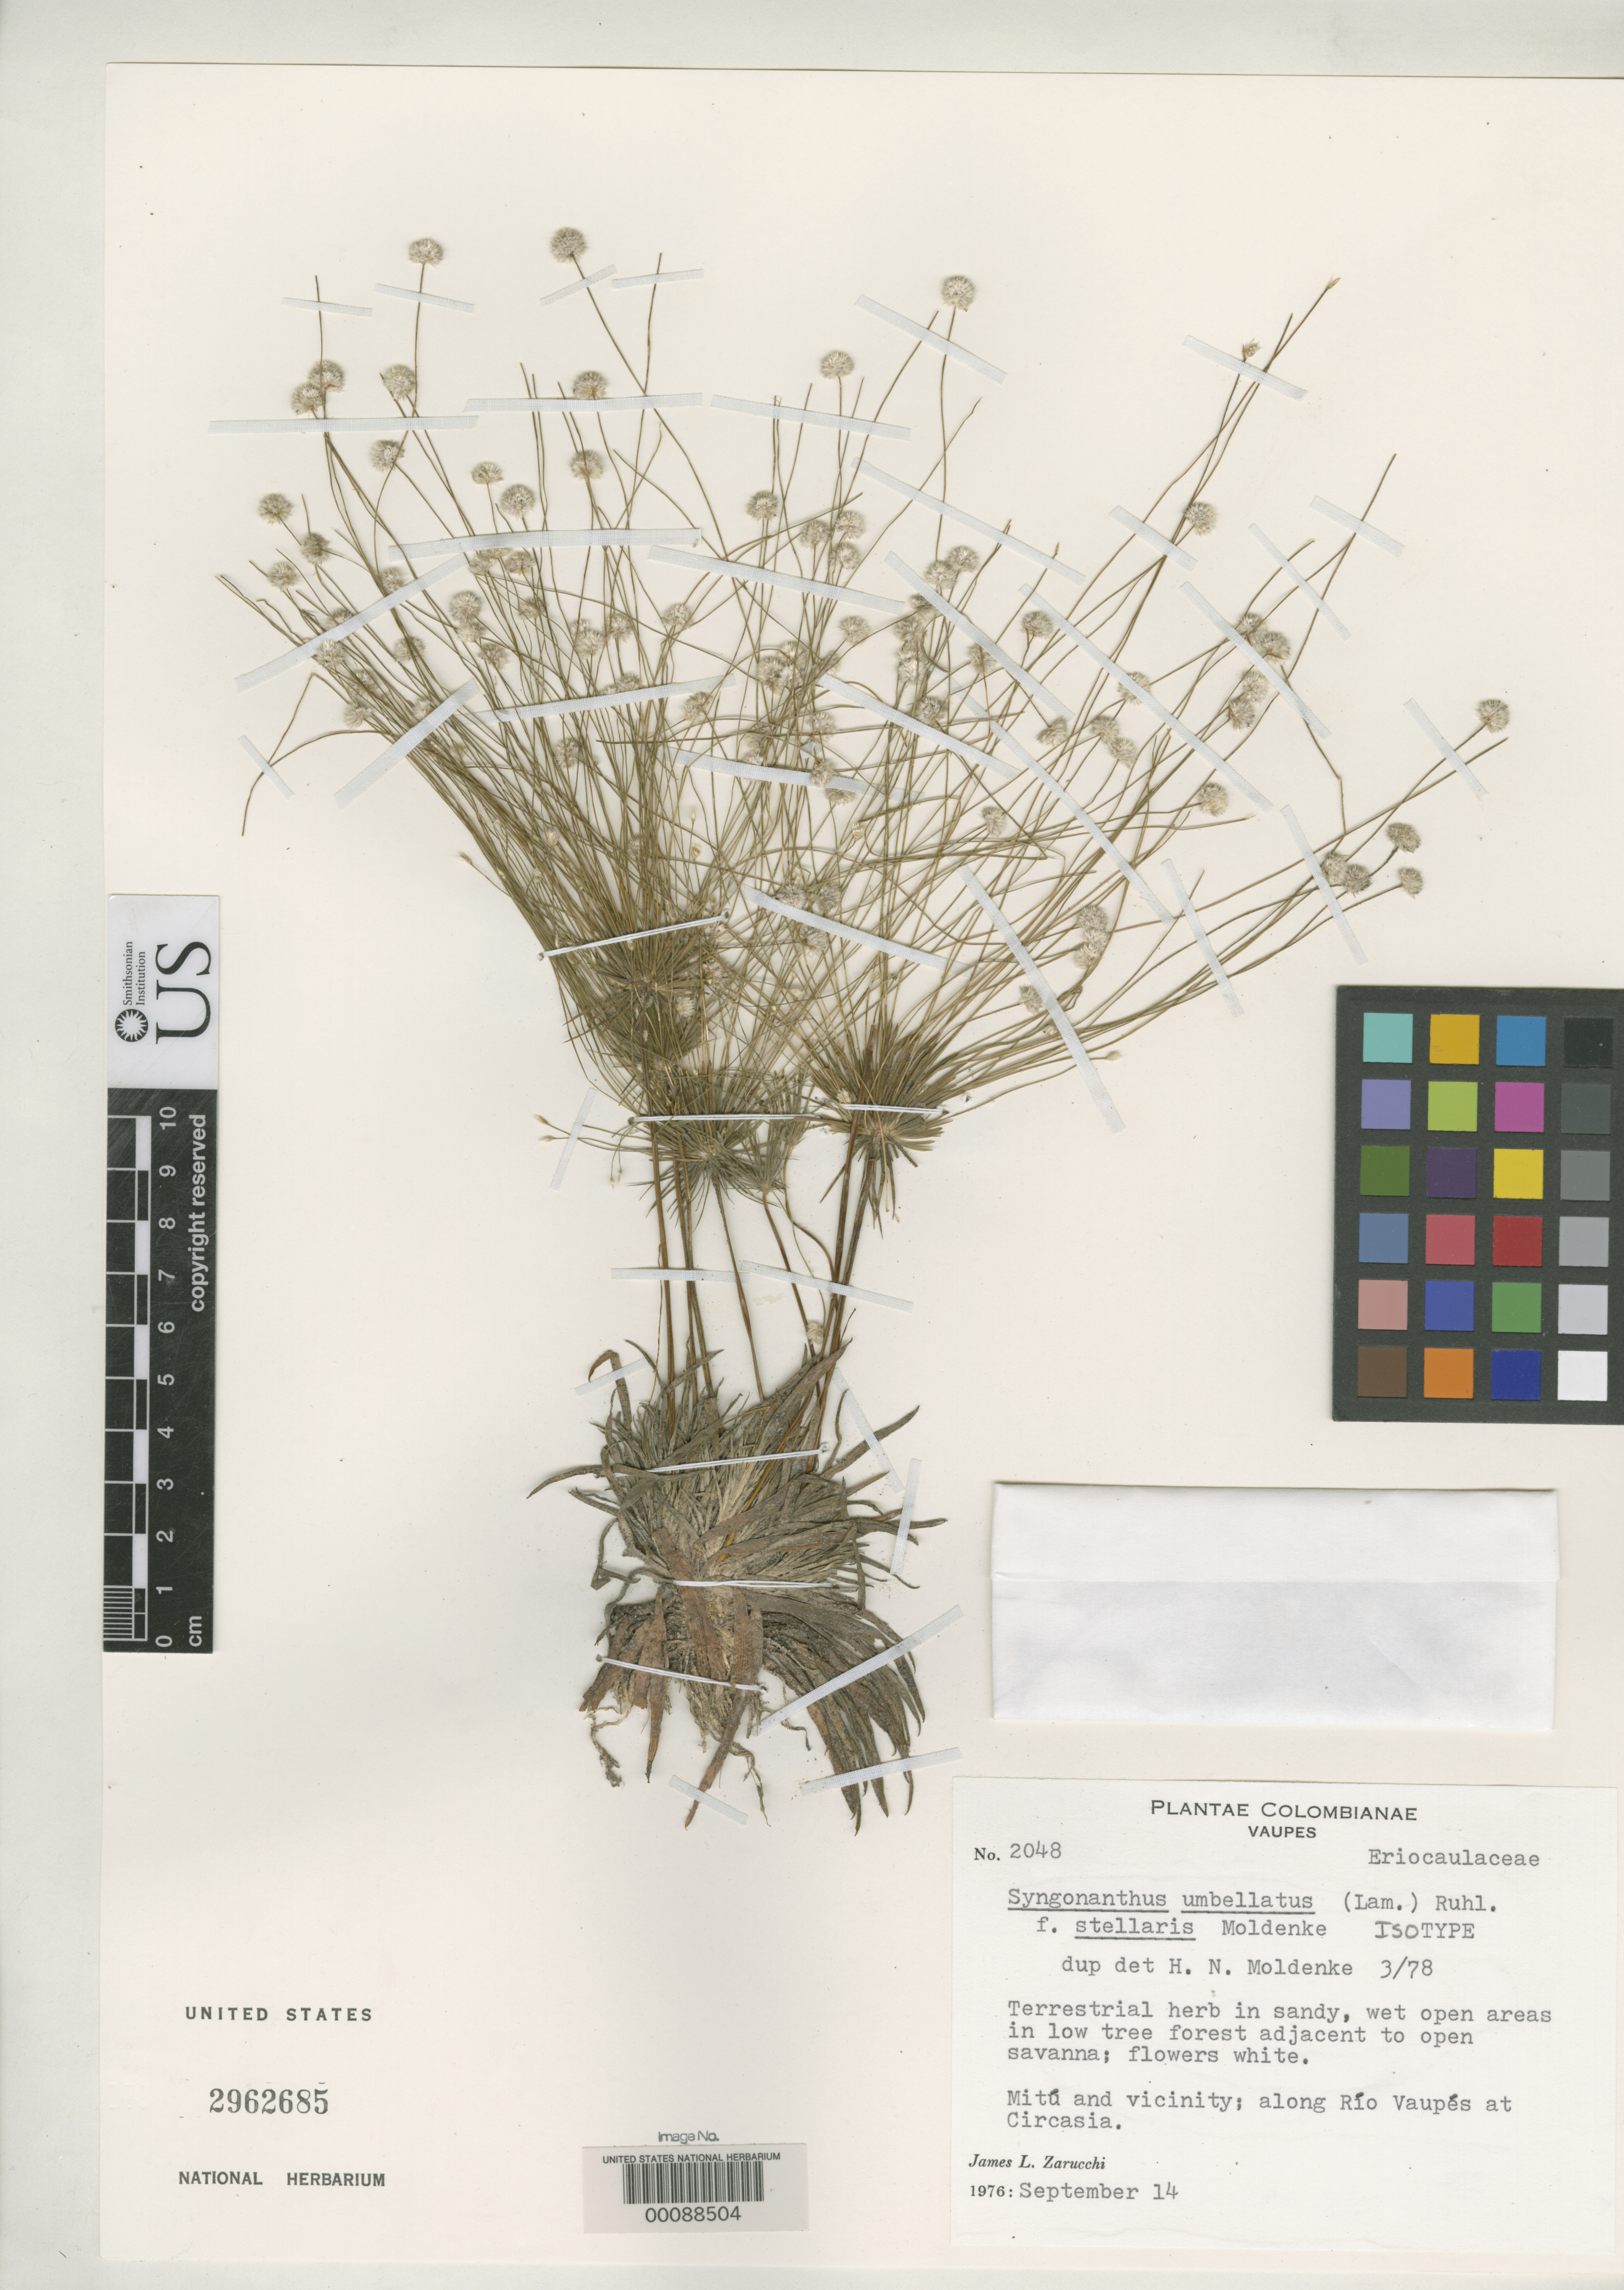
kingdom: Plantae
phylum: Tracheophyta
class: Liliopsida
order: Poales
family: Eriocaulaceae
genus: Syngonanthus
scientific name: Syngonanthus umbellatus f. stellaris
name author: Moldenke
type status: Isotype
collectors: J. L. Zarucchi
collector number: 2048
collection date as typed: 14 Sep 1976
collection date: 1976-09-14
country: Colombia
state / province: Vaupés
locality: Mitu & vicinity, along Rio Vaupes at Circasia.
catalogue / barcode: US 2962685